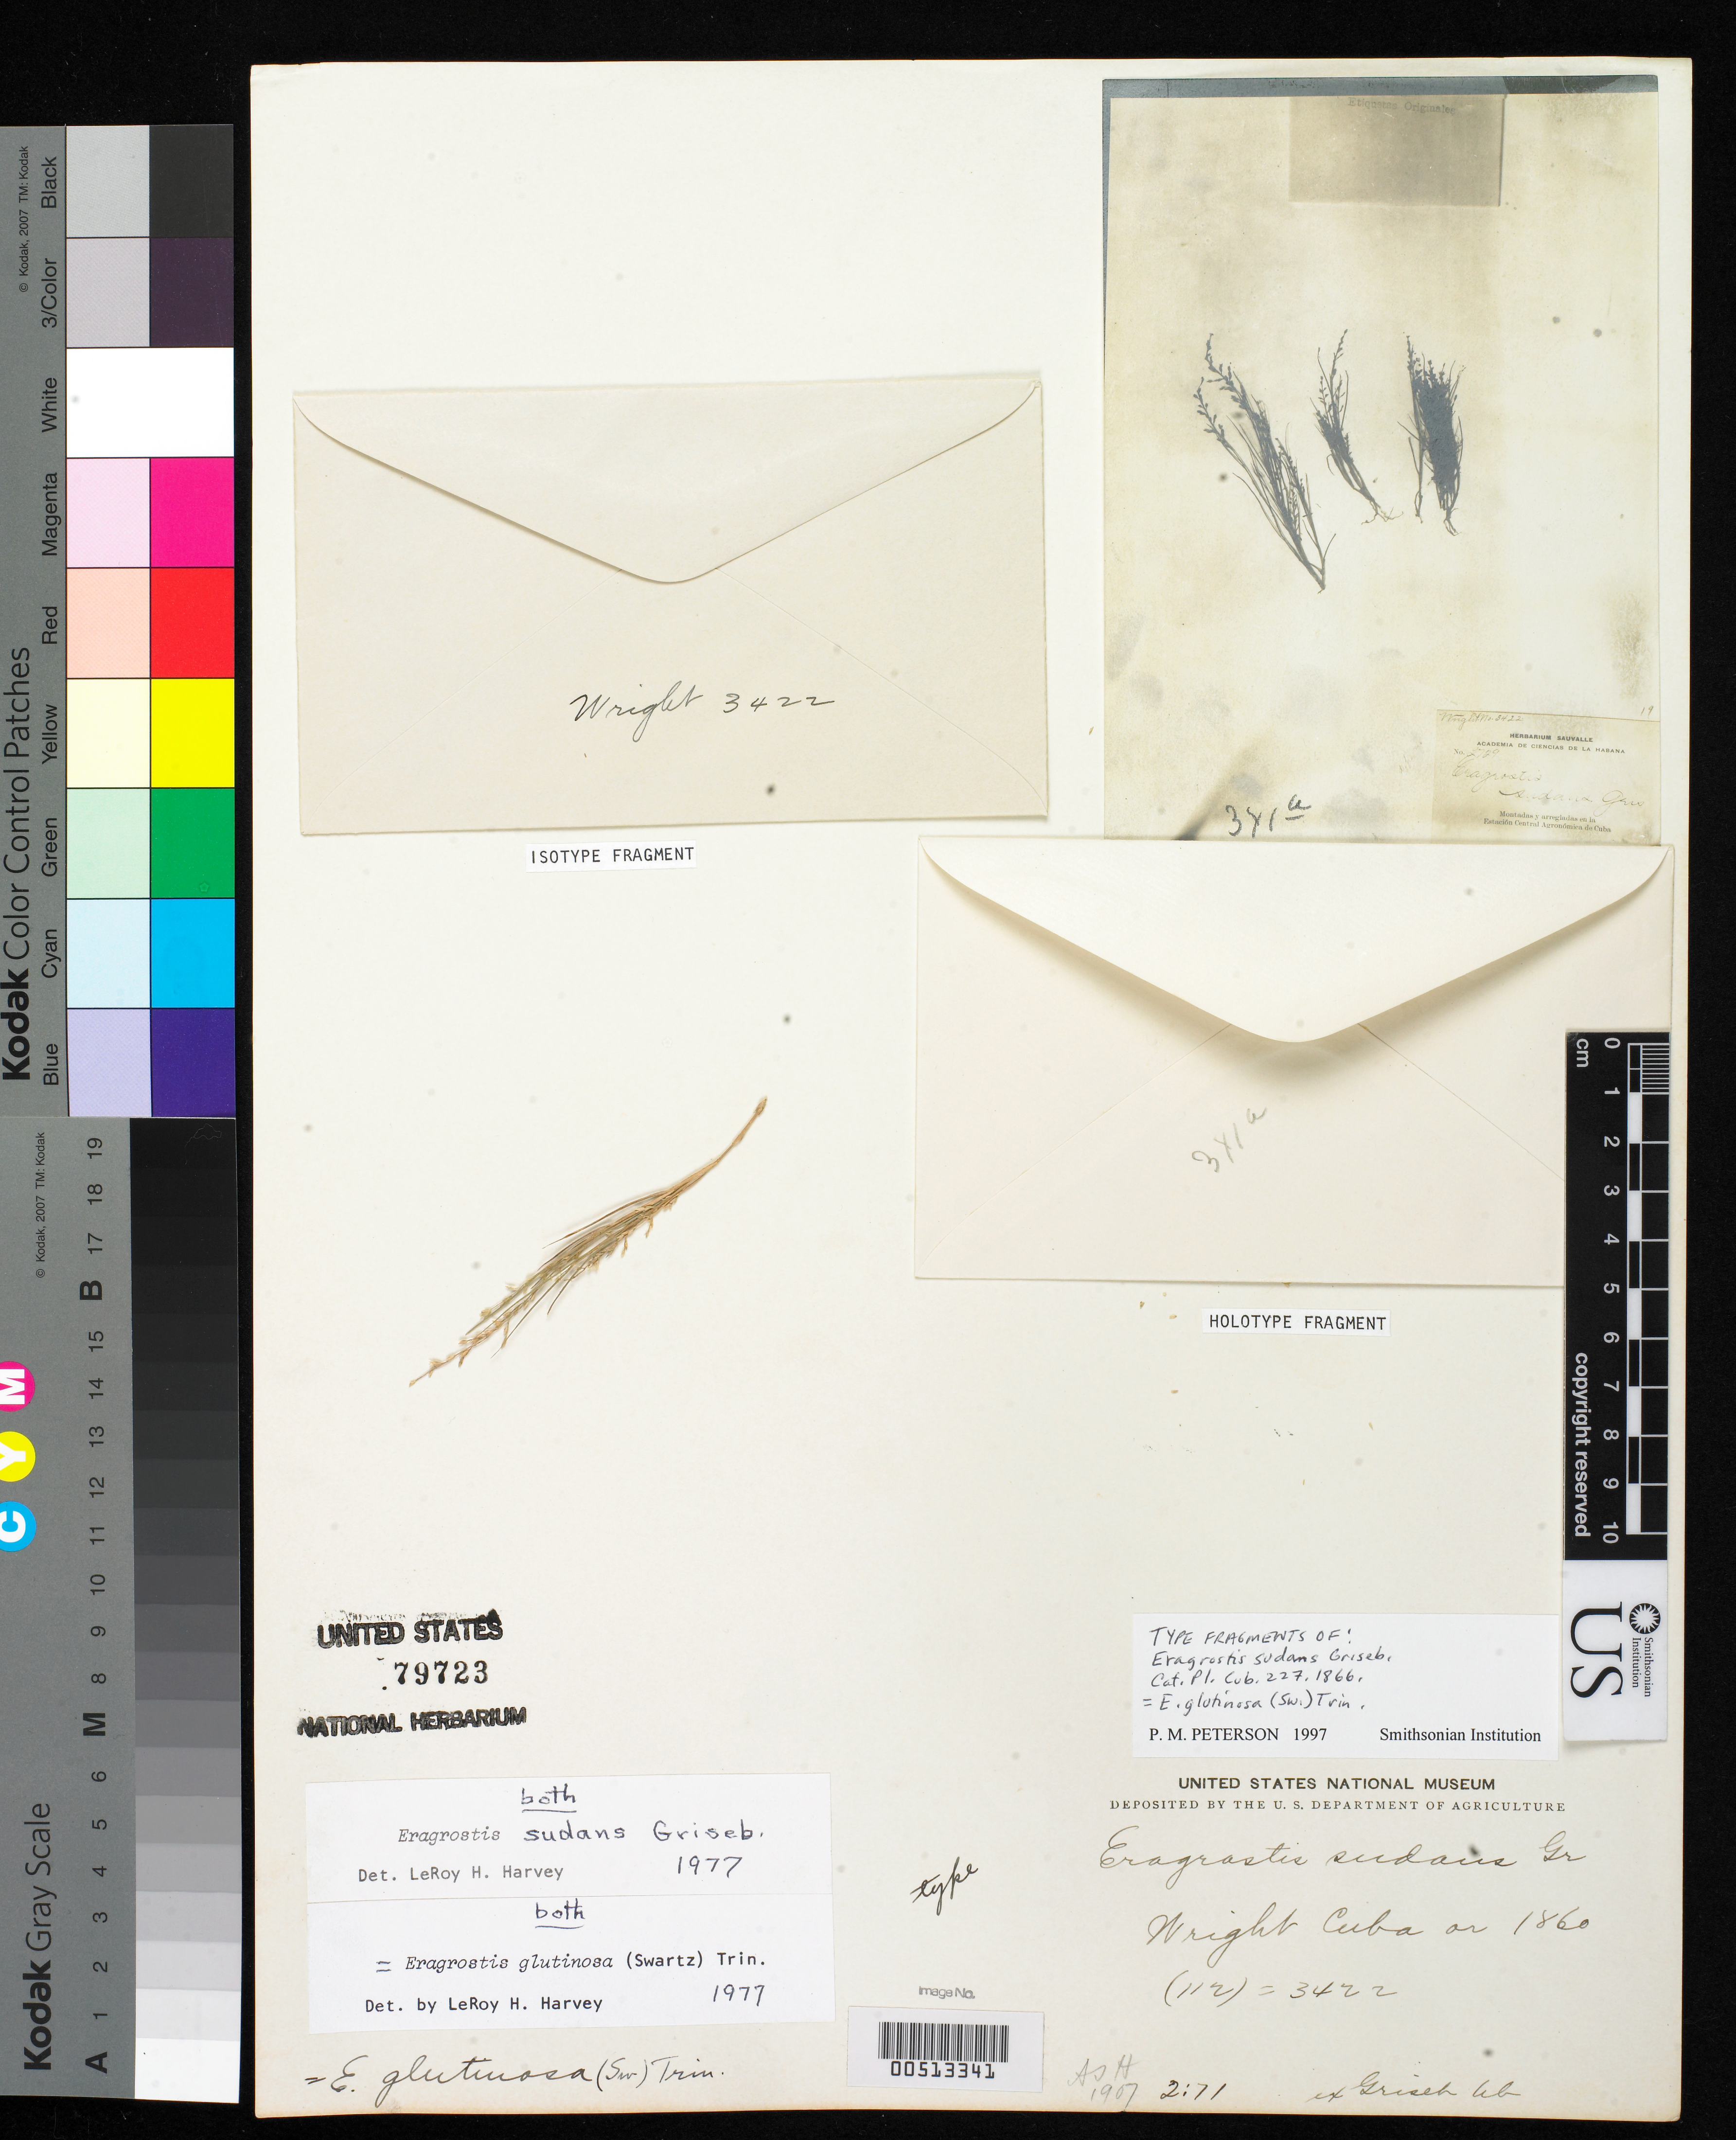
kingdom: Plantae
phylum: Tracheophyta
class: Liliopsida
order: Poales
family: Poaceae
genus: Eragrostis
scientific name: Eragrostis sudans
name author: Griseb.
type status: Type Fragment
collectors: C. Wright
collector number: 3422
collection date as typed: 1860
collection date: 1860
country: Cuba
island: Greater Antilles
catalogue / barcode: US 79723